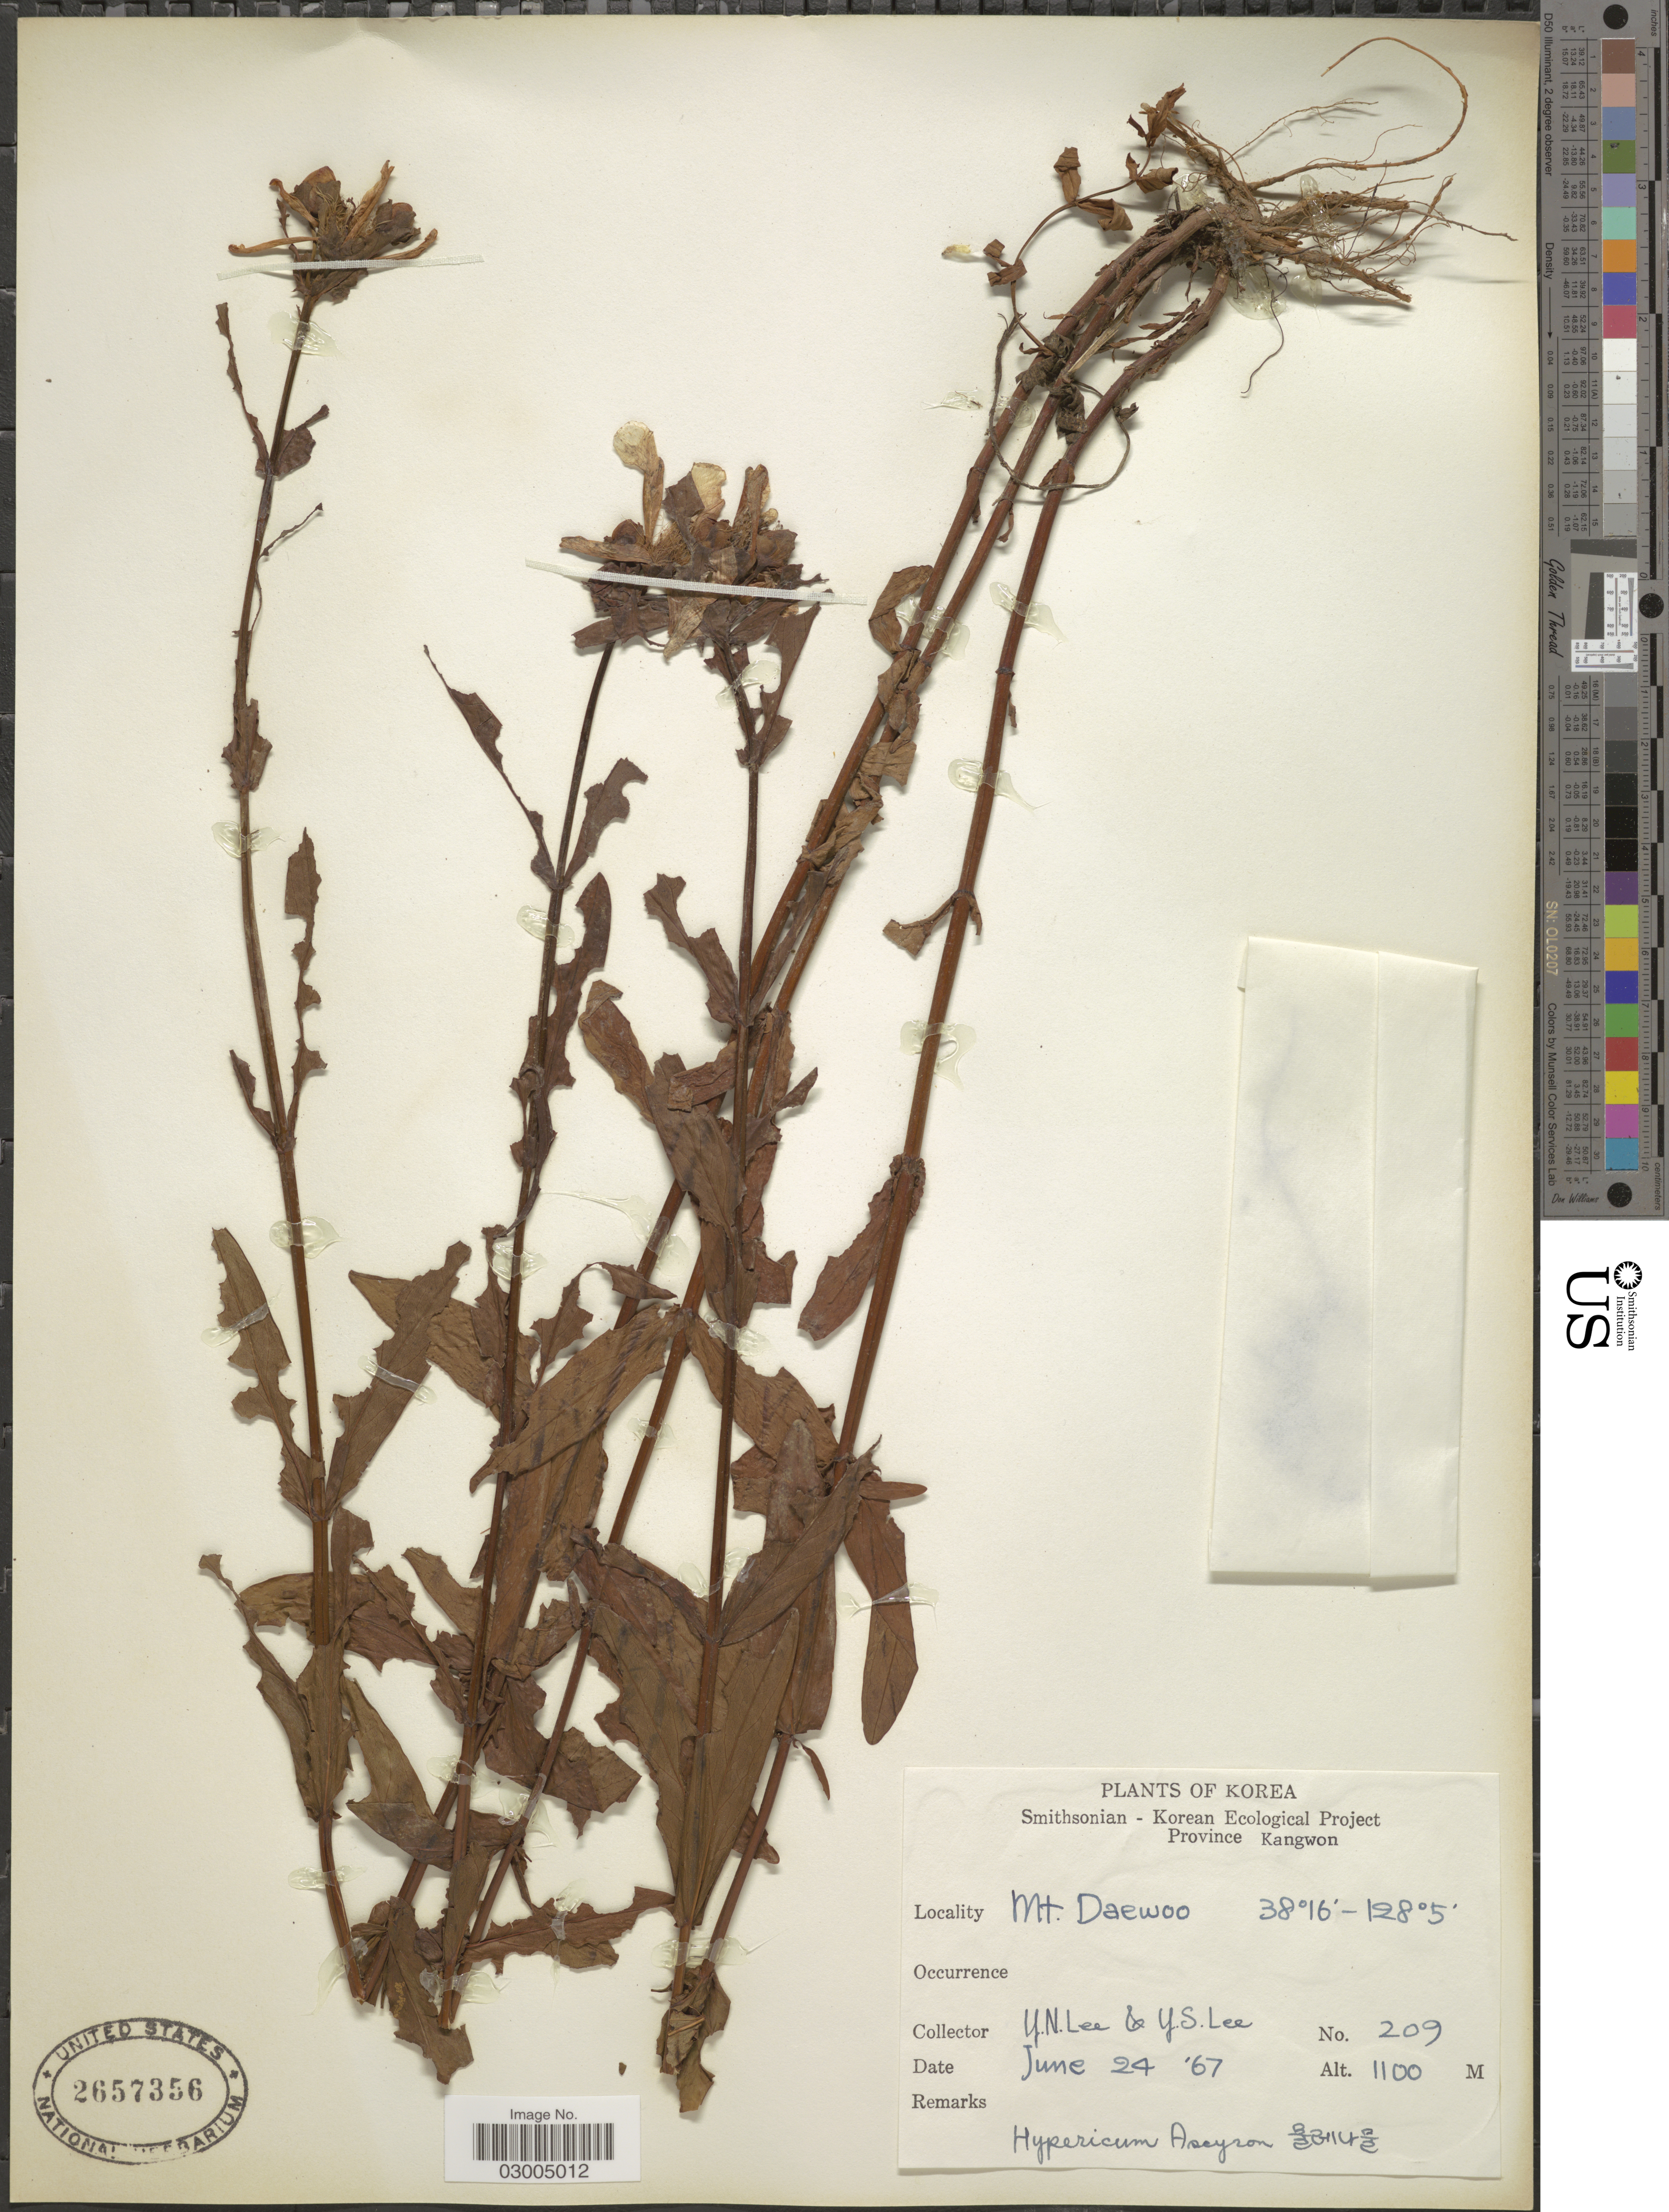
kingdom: Plantae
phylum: Tracheophyta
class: Magnoliopsida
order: Malpighiales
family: Hypericaceae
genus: Hypericum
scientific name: Hypericum ascyron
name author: L.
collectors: Y. N. Lee & Y. S. Lee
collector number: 209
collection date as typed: Transcribed d/m/y: 24/6/67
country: North Korea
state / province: Kangwon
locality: Mt. Daewoo.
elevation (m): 1100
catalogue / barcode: US 2657356